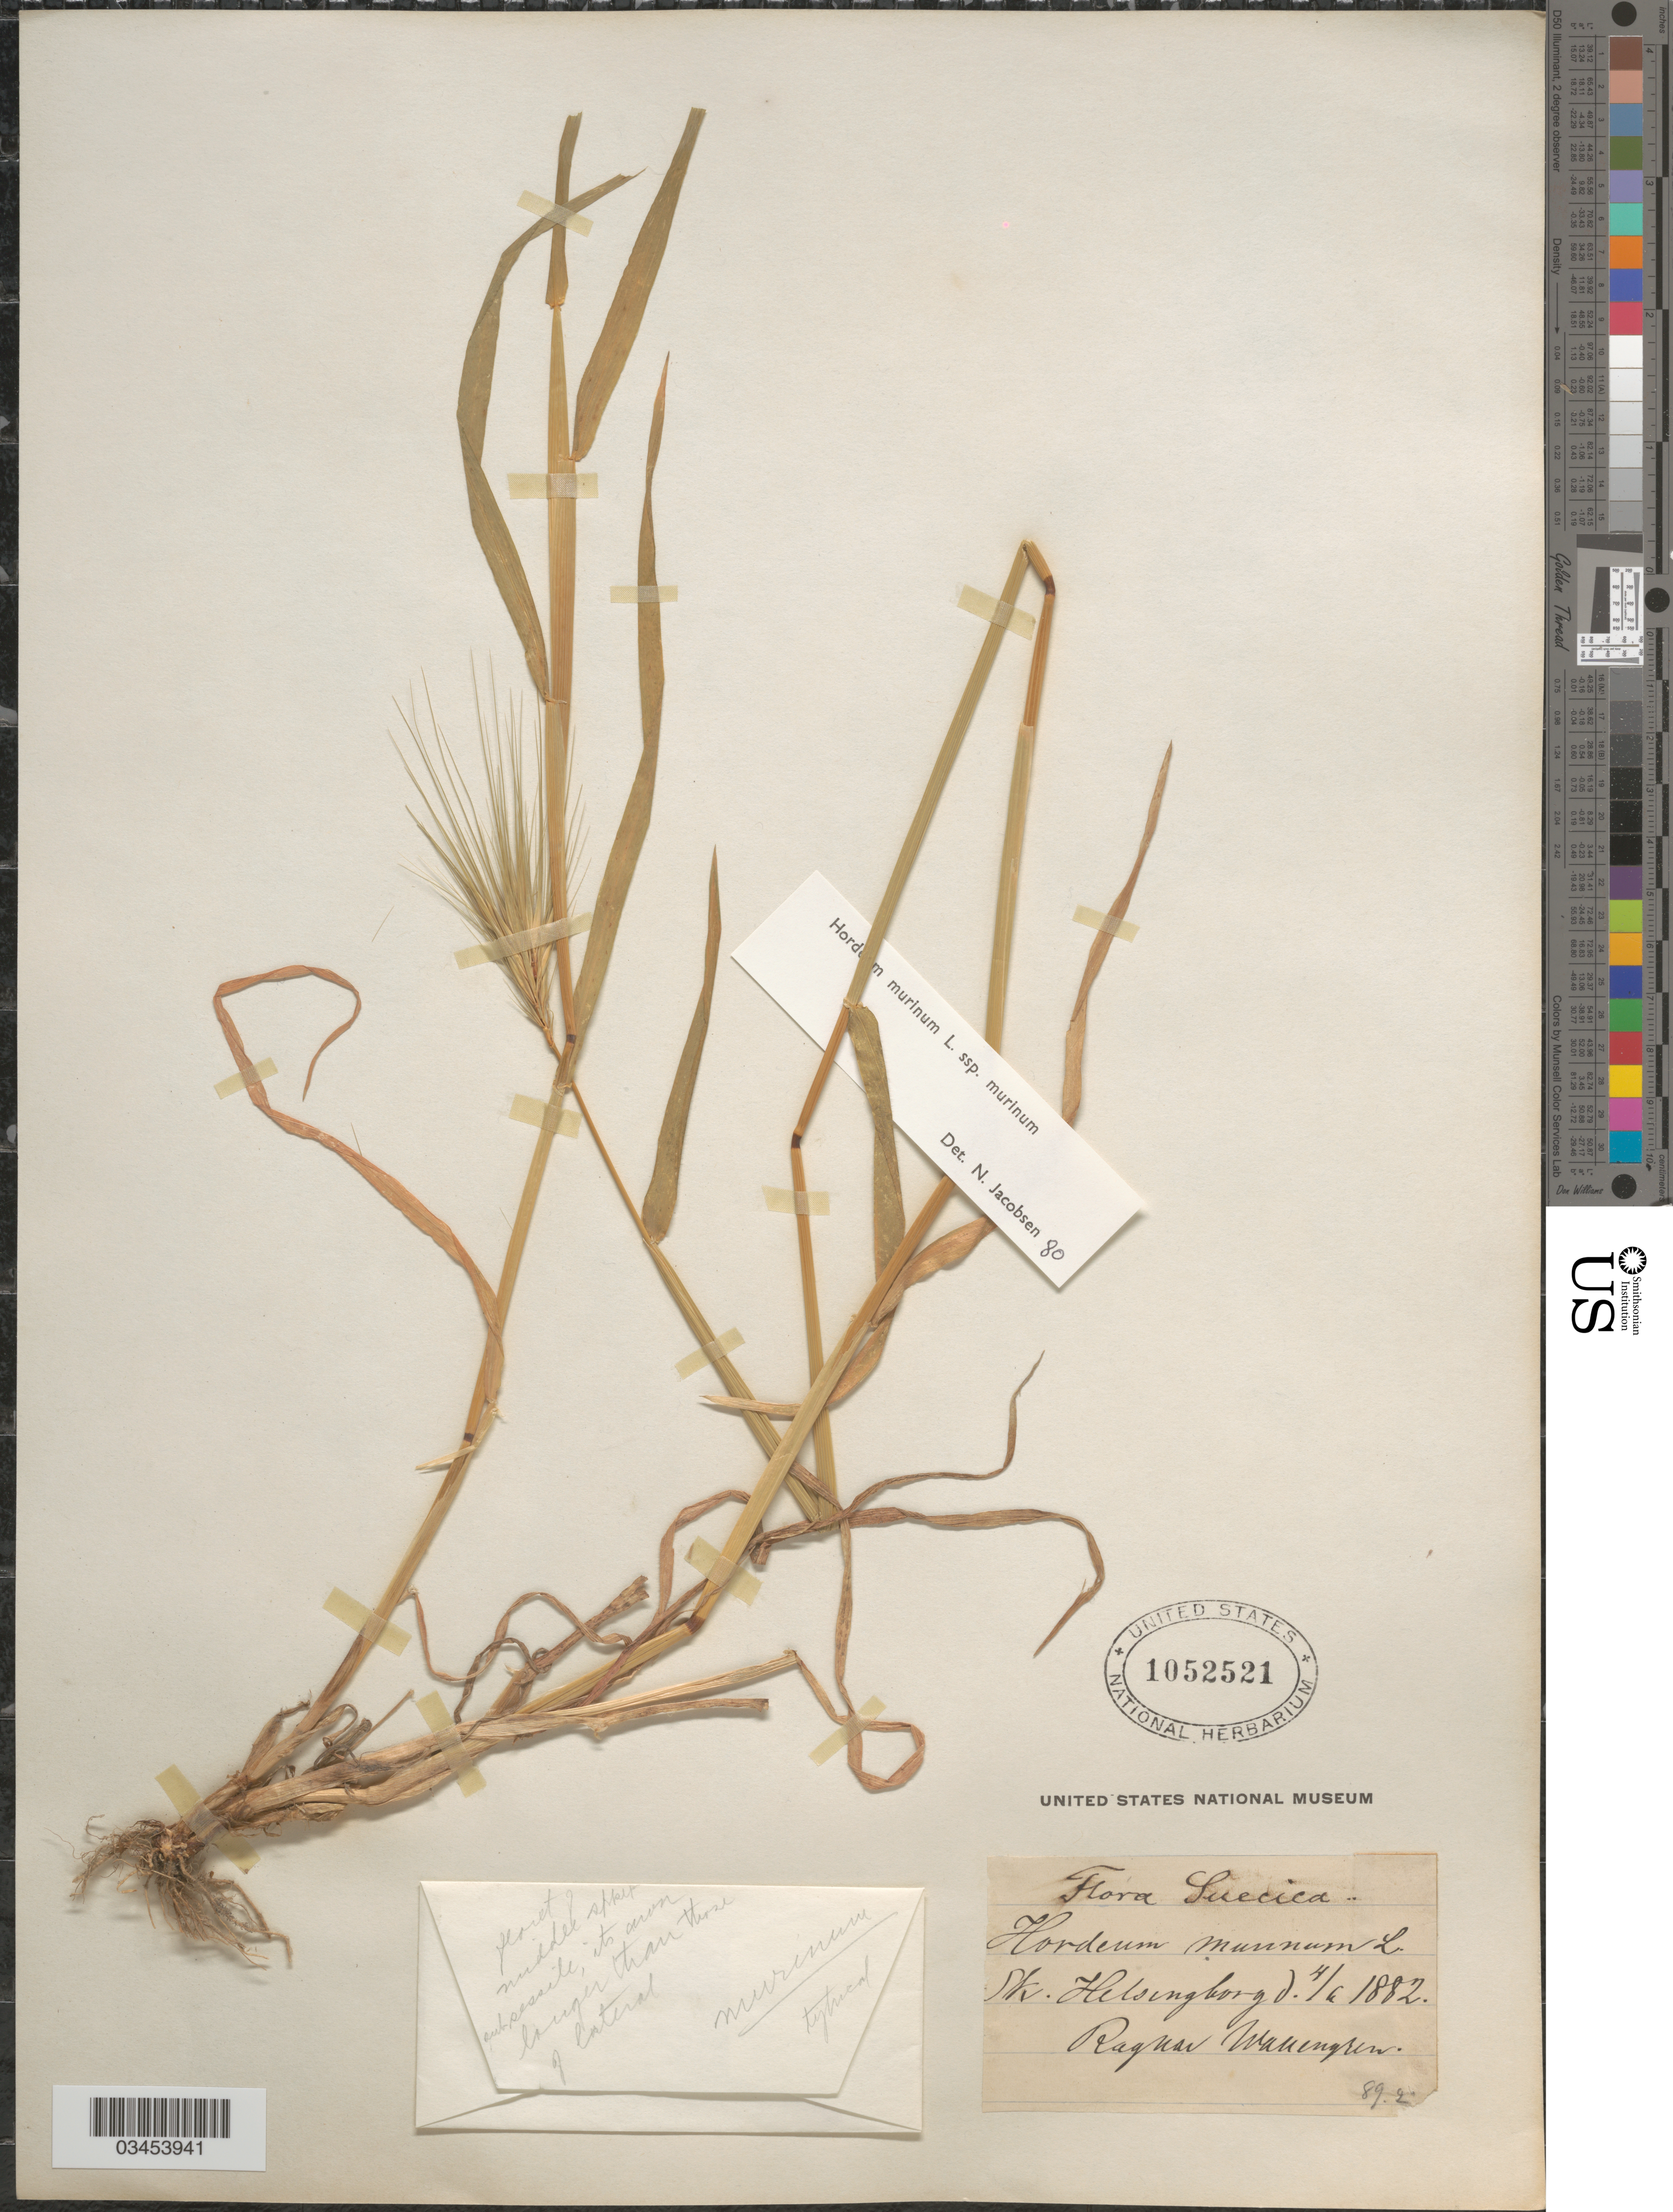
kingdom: Plantae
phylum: Tracheophyta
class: Liliopsida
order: Poales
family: Poaceae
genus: Hordeum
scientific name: Hordeum murinum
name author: L.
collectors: R. Wallergren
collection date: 1882-04-04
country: Sweden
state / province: Skåne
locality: Suecica. Sk. Helsingborg.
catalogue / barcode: US 1052521